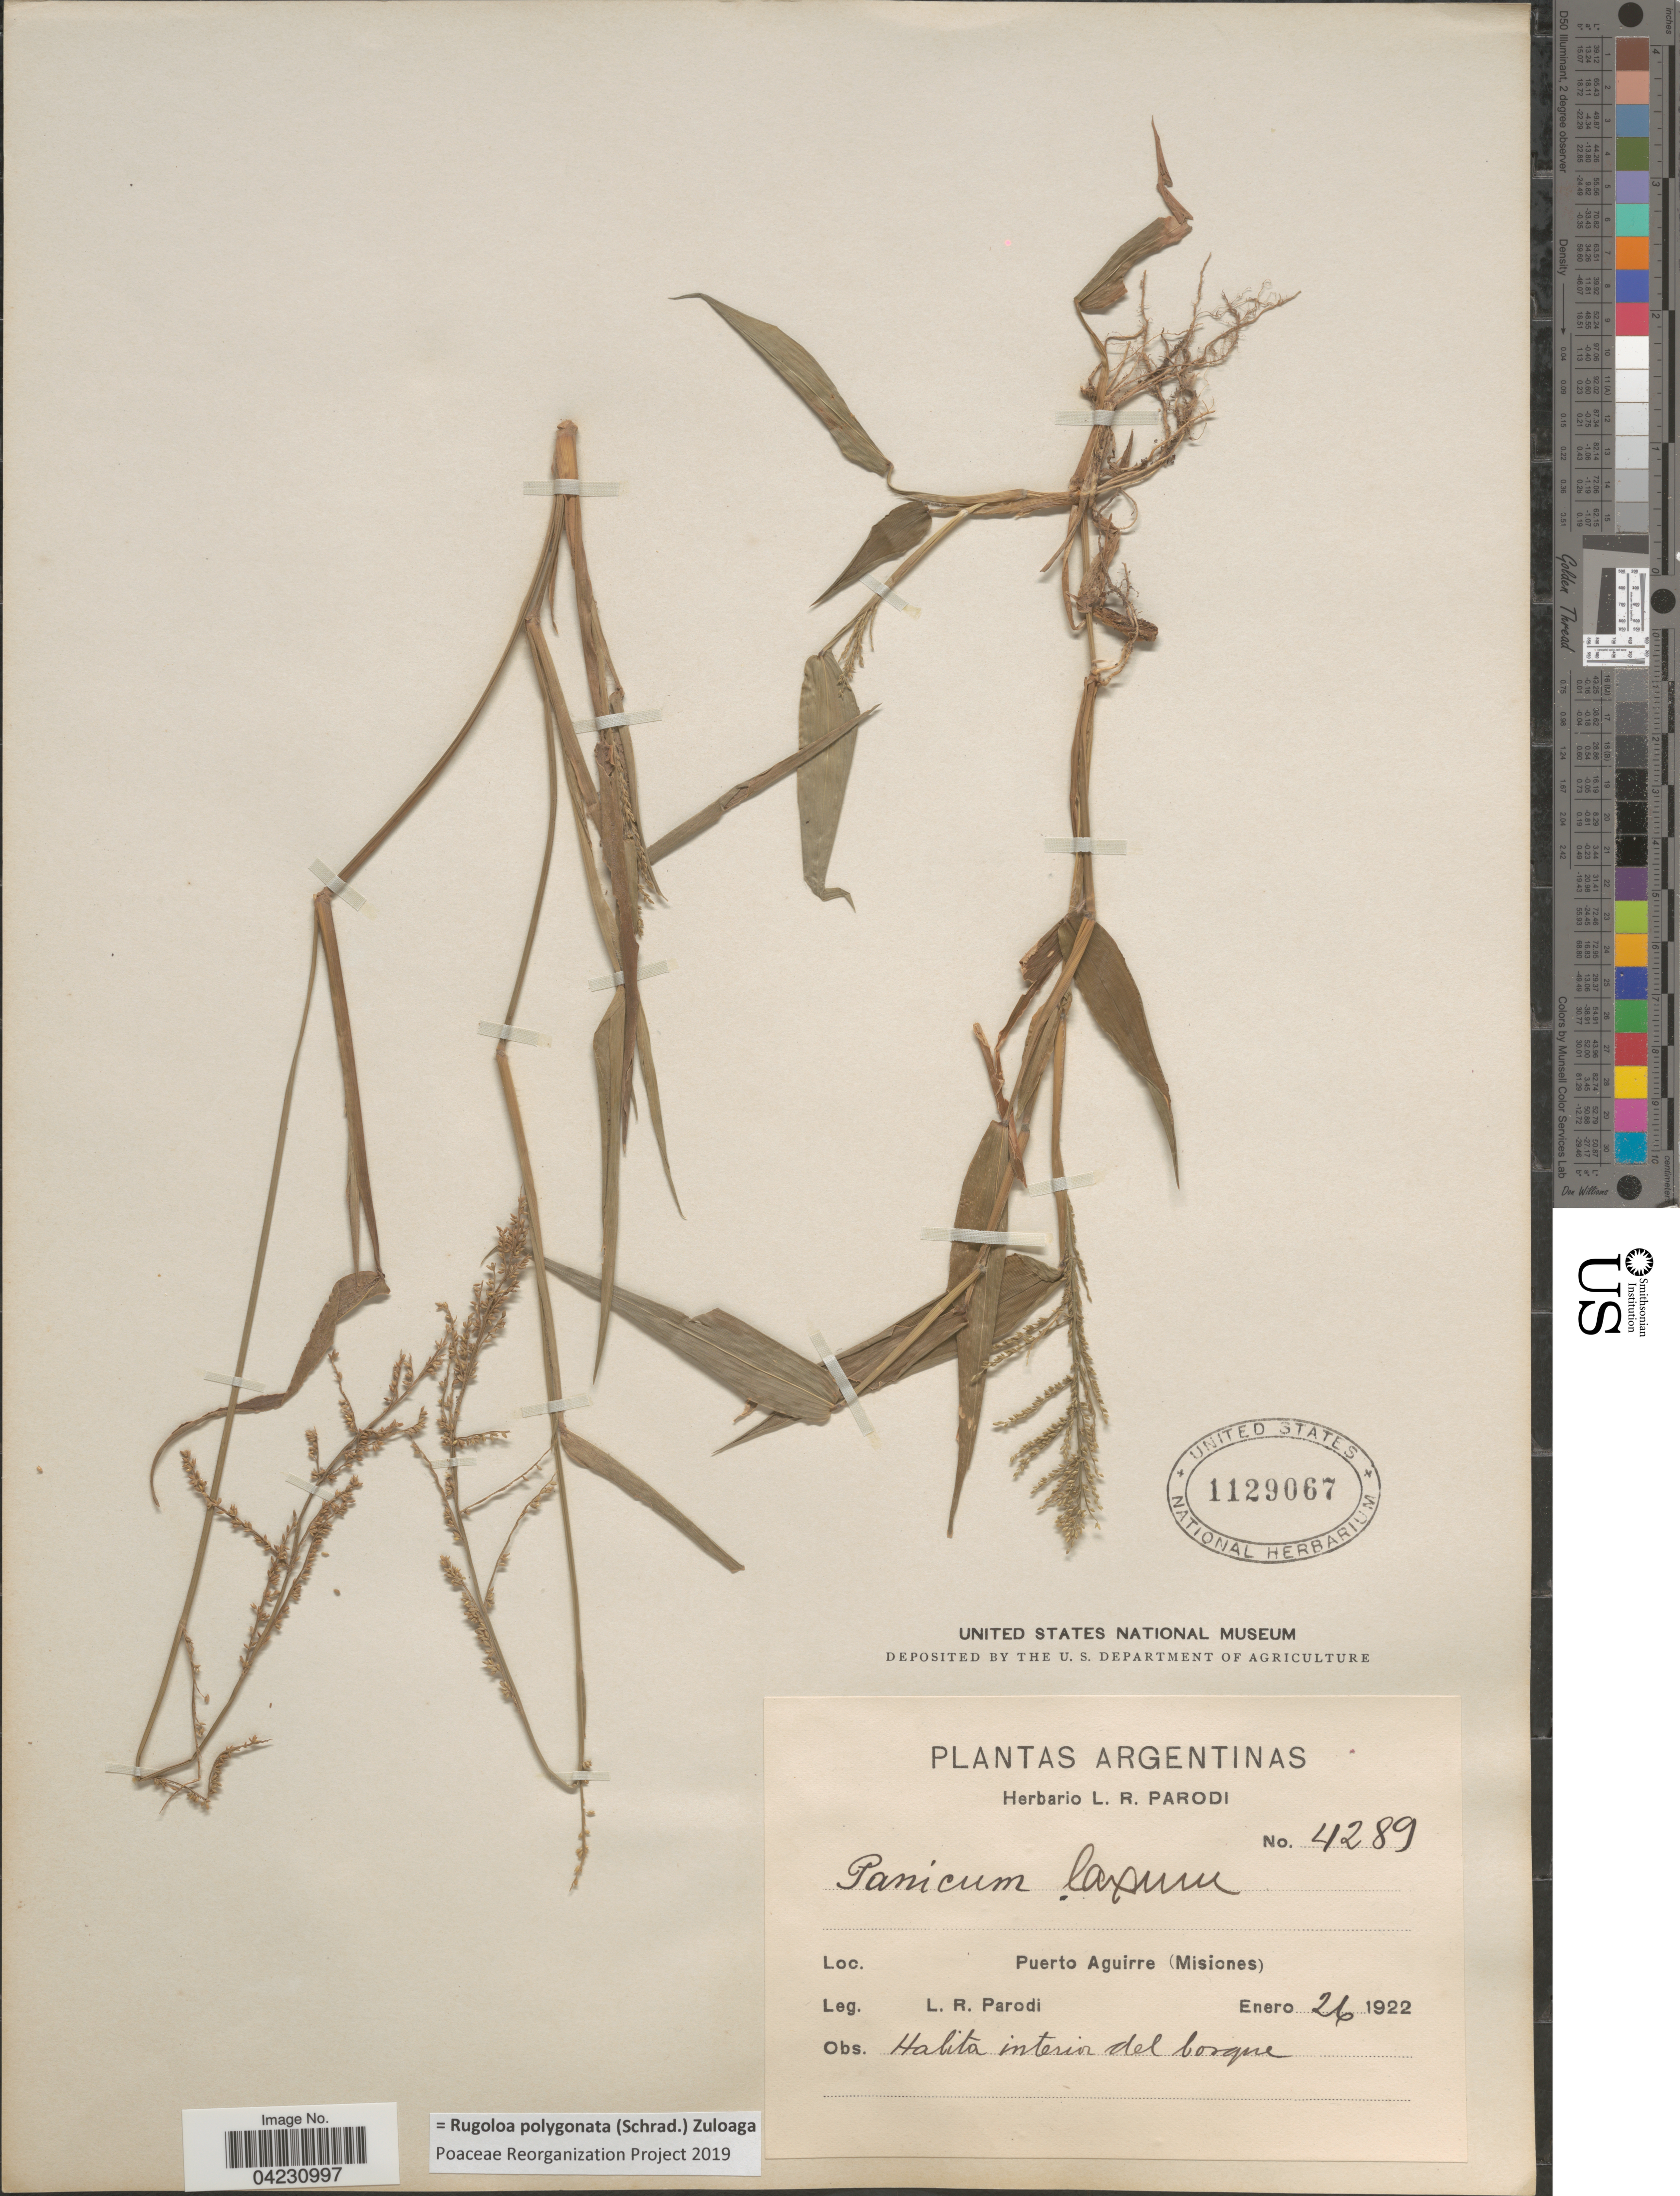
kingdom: Plantae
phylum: Tracheophyta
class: Liliopsida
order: Poales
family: Poaceae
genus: Rugoloa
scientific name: Rugoloa polygonata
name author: (Schrad.) Zuloaga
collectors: L. R. Parodi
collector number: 4289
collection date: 1922-01-26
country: Argentina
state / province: Misiones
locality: Puerto Aguirre (Misiones).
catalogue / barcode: US 1129067